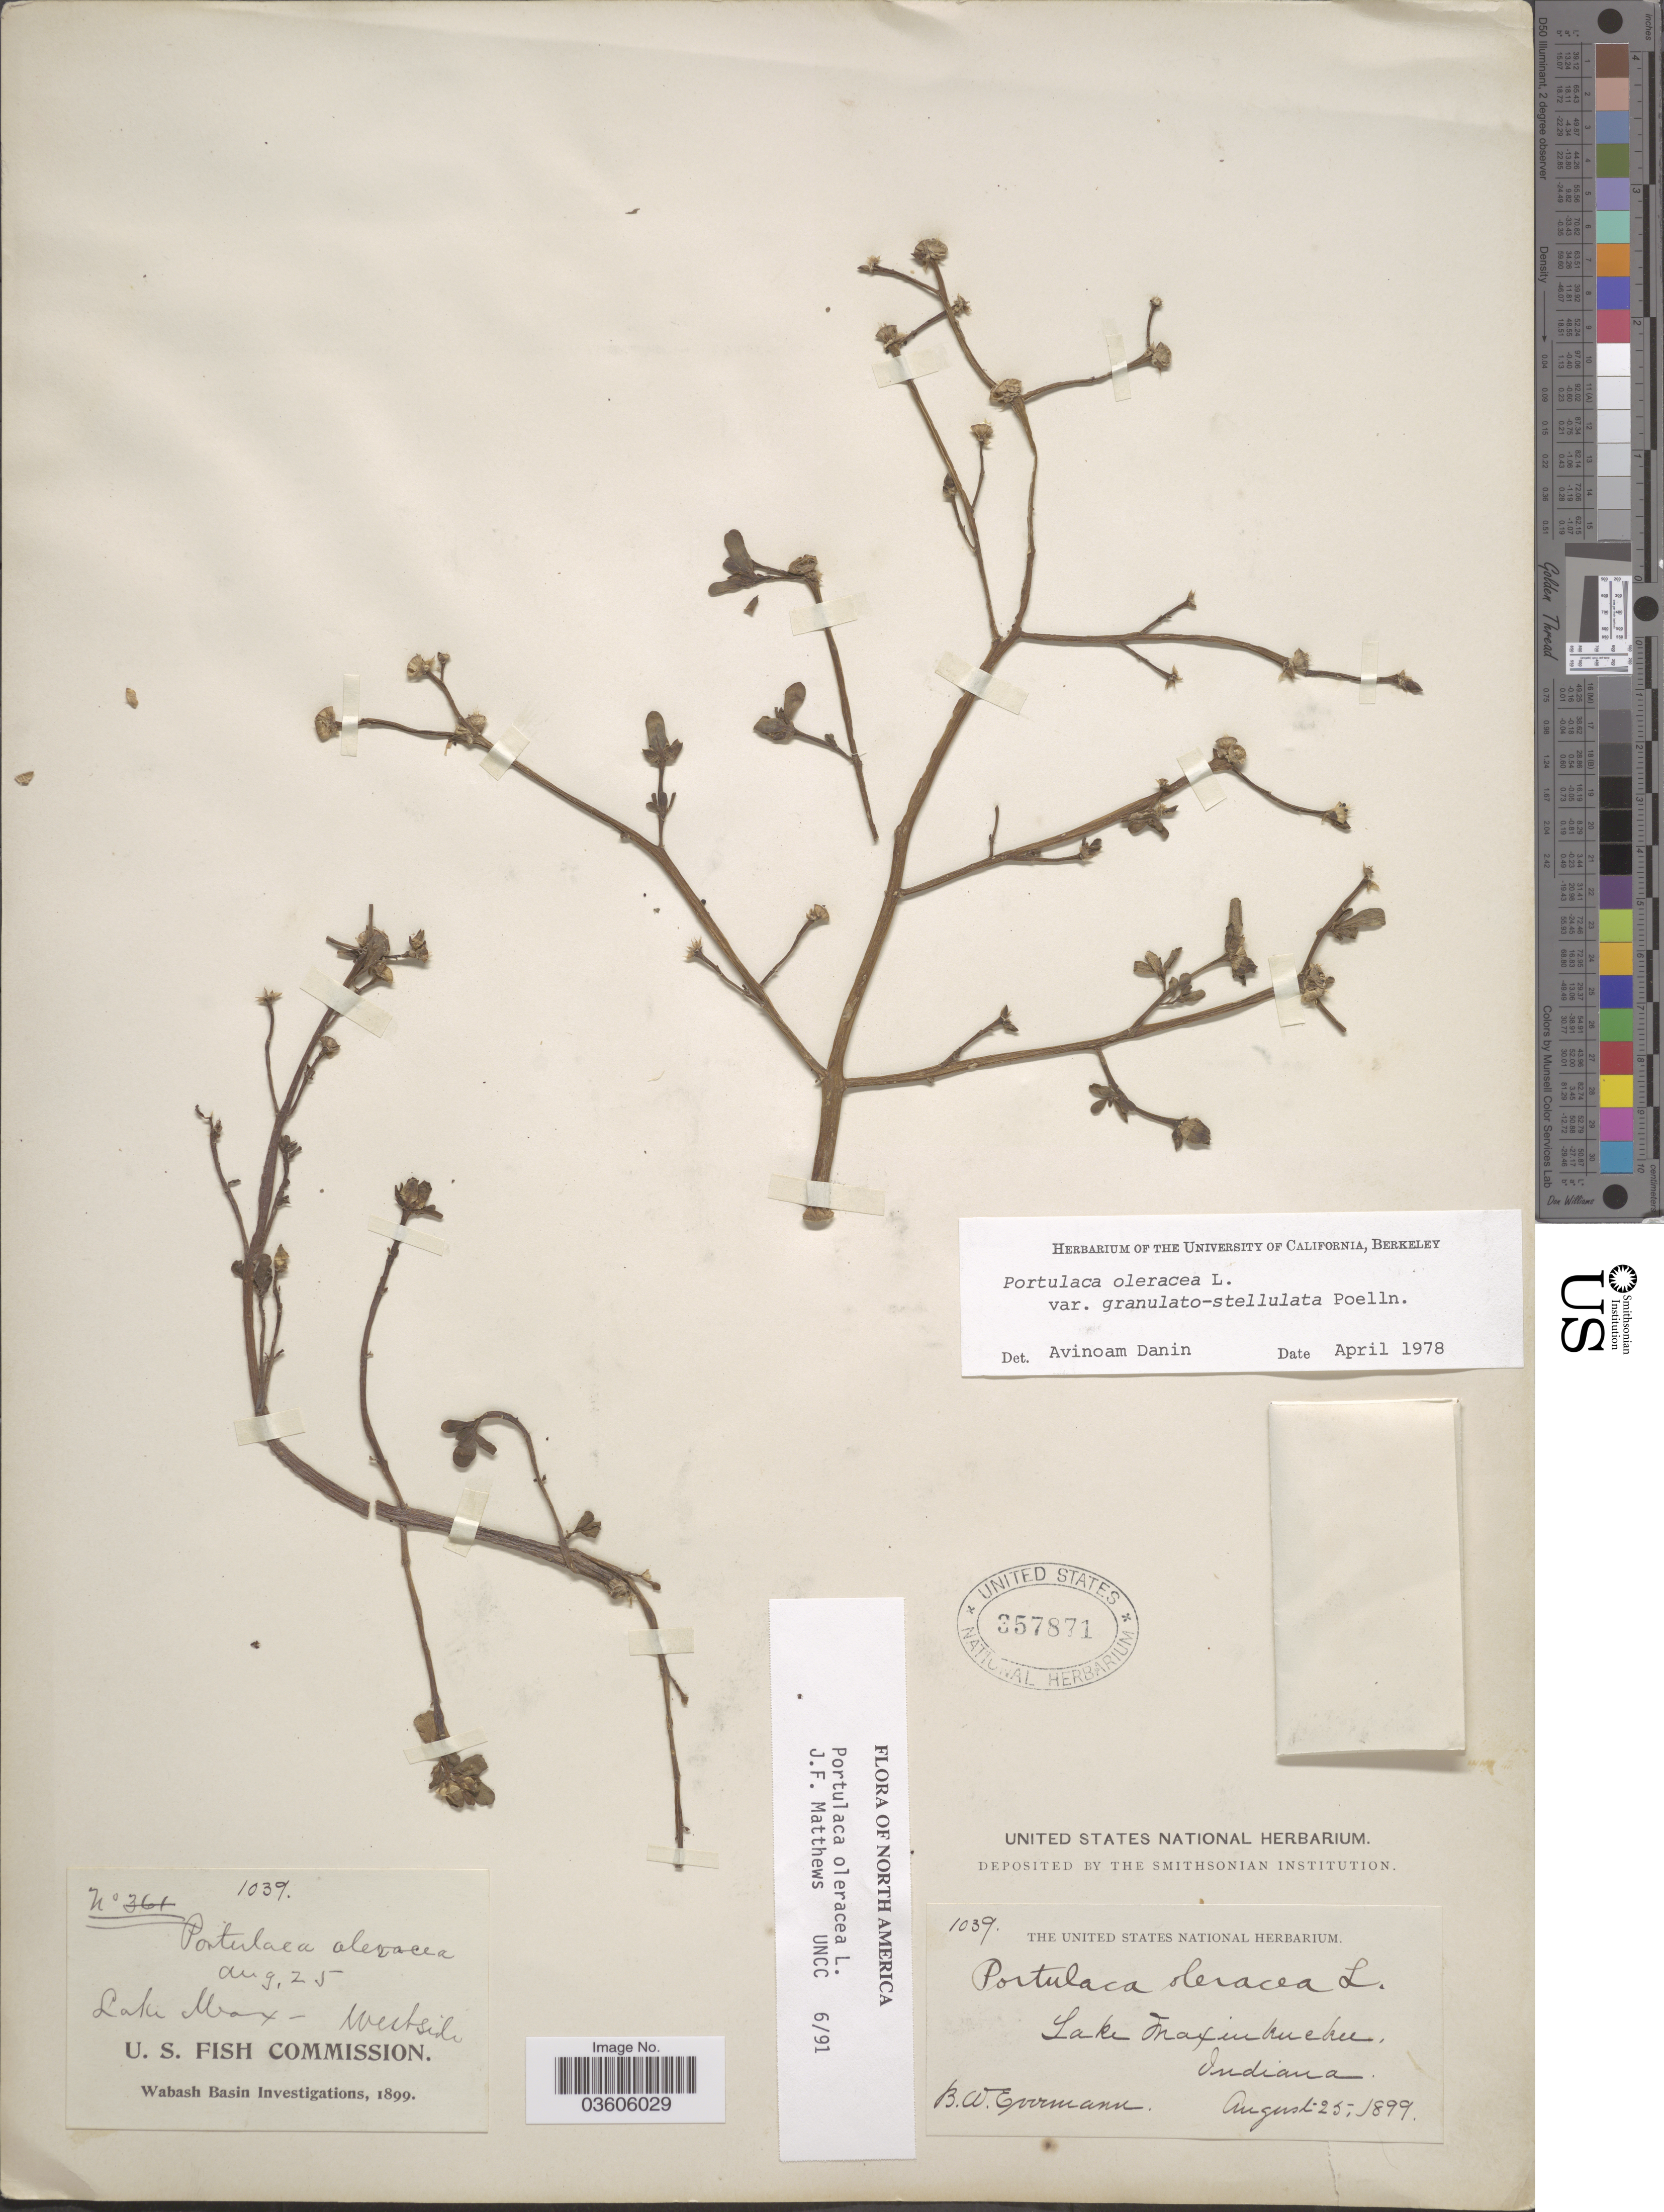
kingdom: Plantae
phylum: Tracheophyta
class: Magnoliopsida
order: Caryophyllales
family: Portulacaceae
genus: Portulaca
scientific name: Portulaca oleracea var. granulatostellulata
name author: Poelln.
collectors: B. W. Evermann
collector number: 1039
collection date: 1899-08-25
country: United States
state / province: Indiana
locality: Lake Maxinkuckee.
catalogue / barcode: US 357871